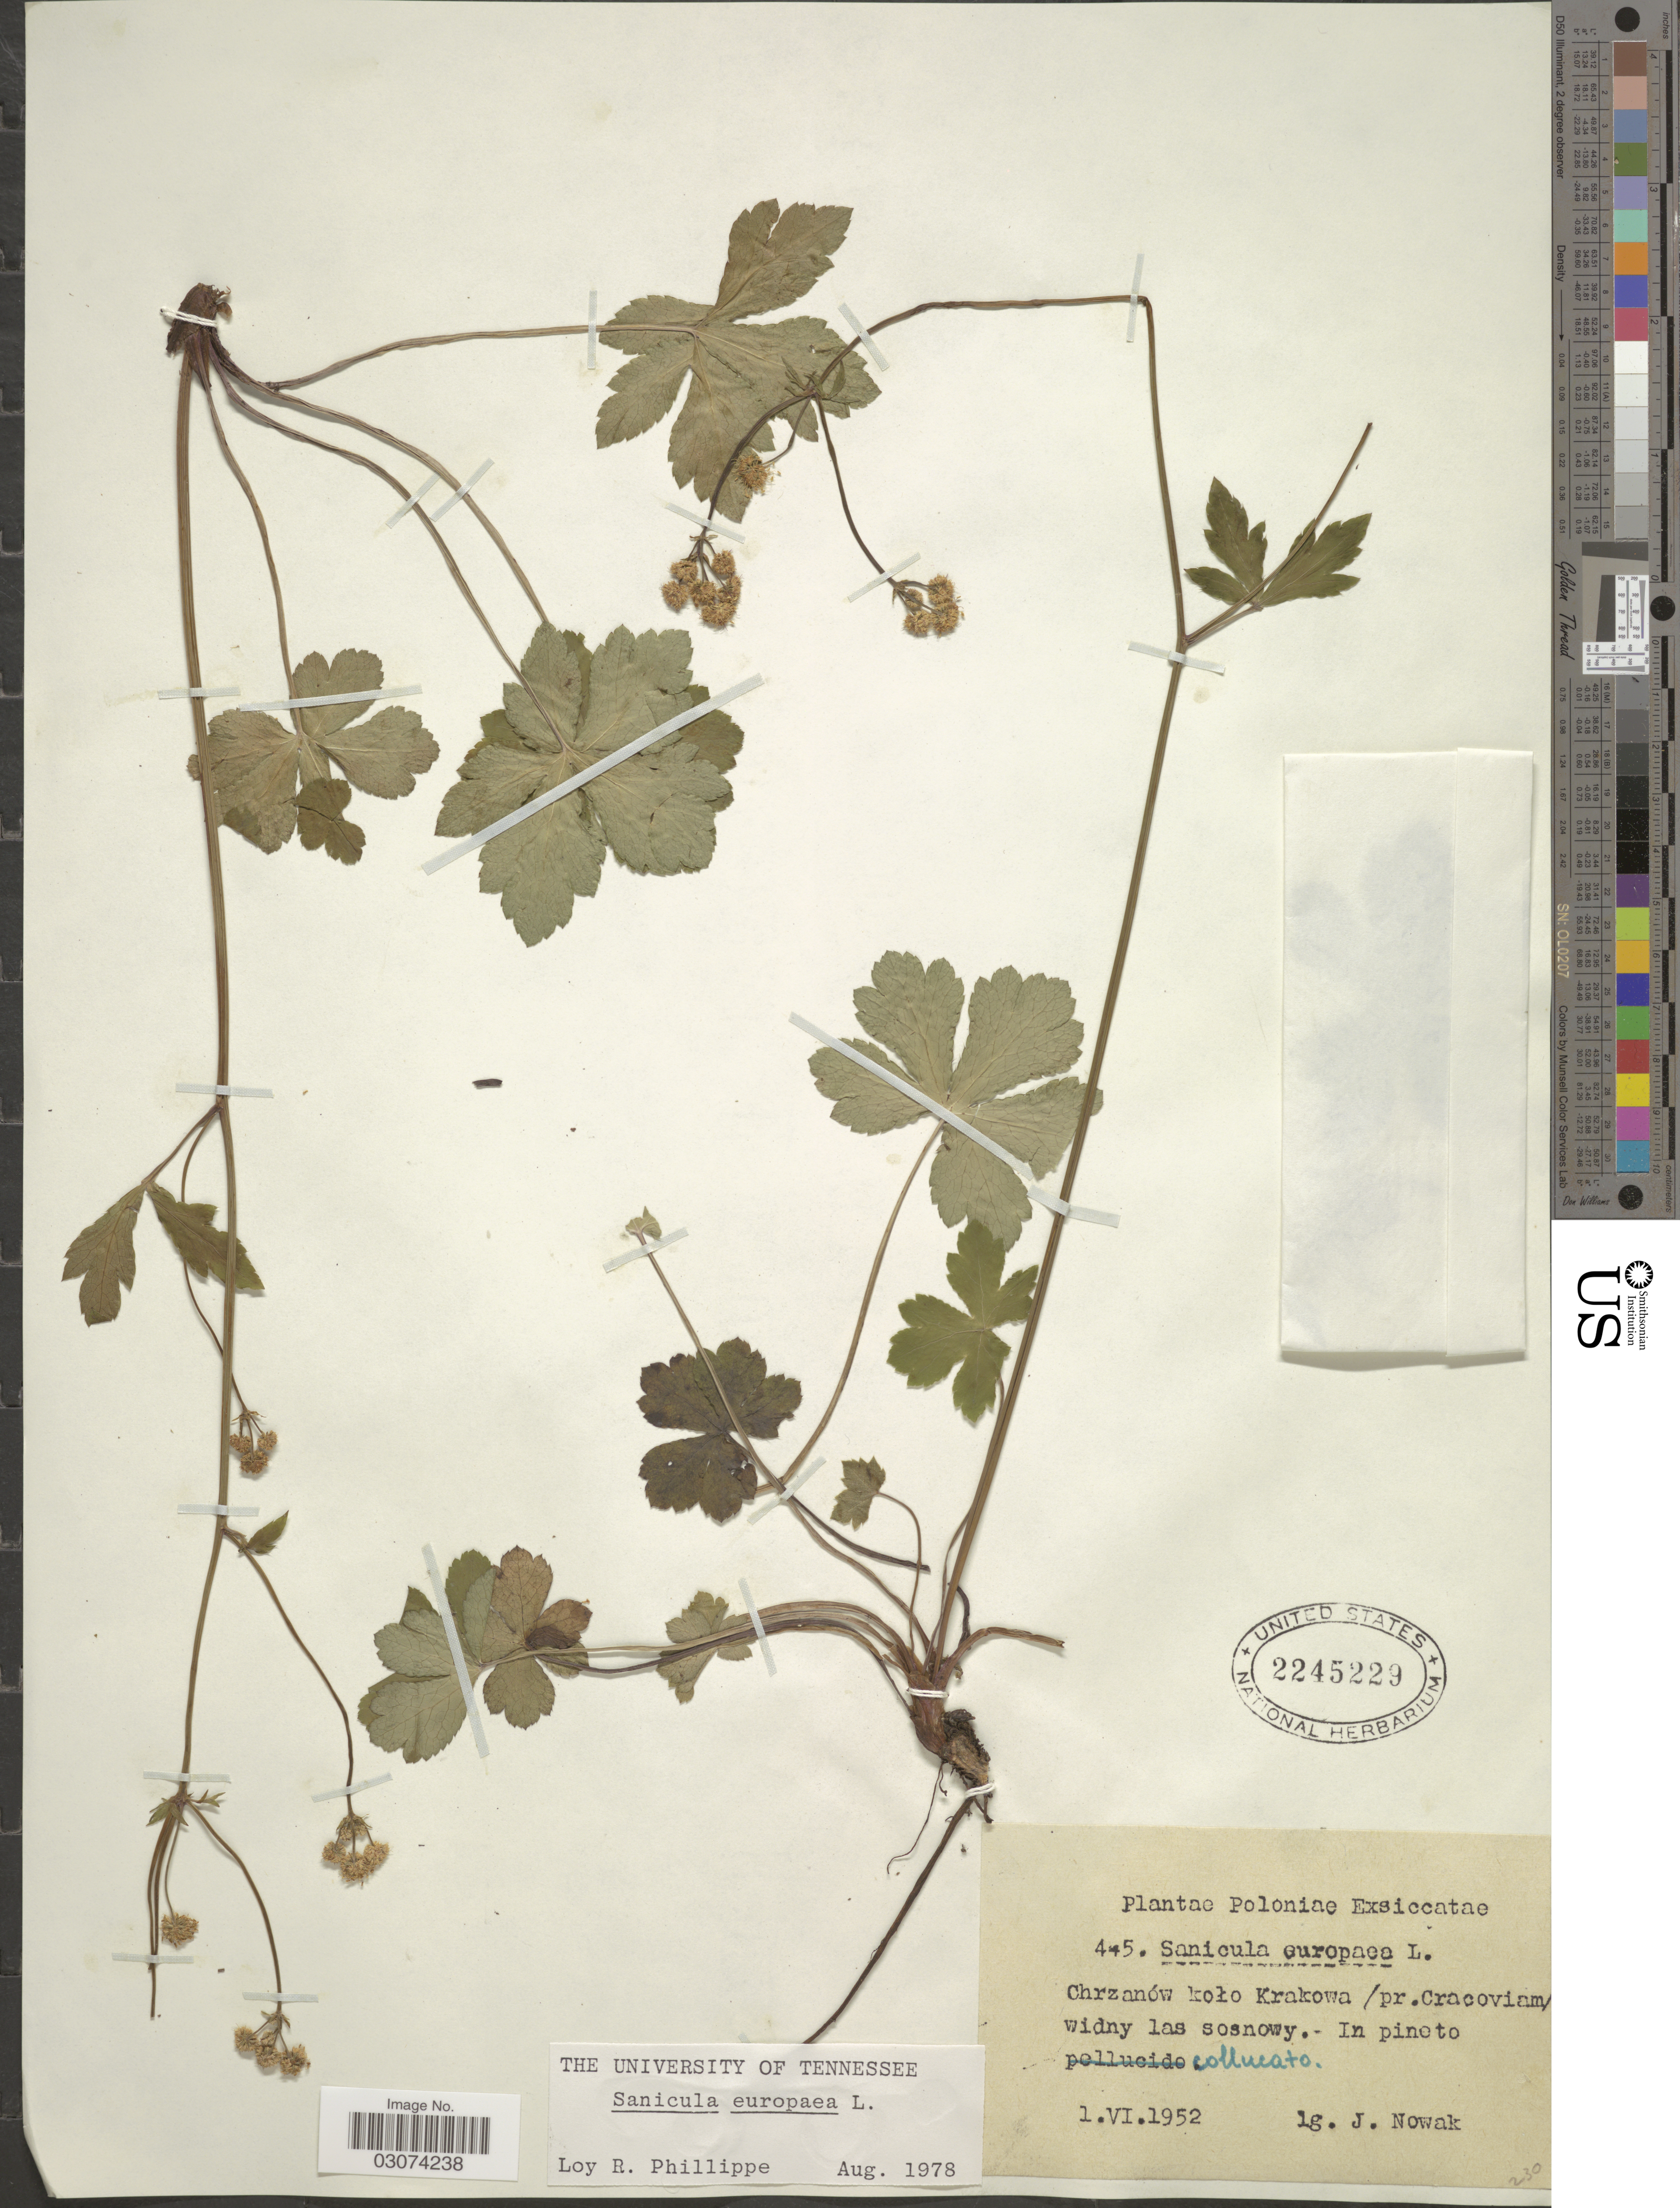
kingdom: Plantae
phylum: Tracheophyta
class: Magnoliopsida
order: Apiales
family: Apiaceae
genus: Sanicula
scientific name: Sanicula europaea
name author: L.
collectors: J. Nowak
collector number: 445*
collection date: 1952-06-01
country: Poland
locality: Poloniae. Chrzanów kolo Krakowa. In pineto collucato.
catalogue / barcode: US 2245229